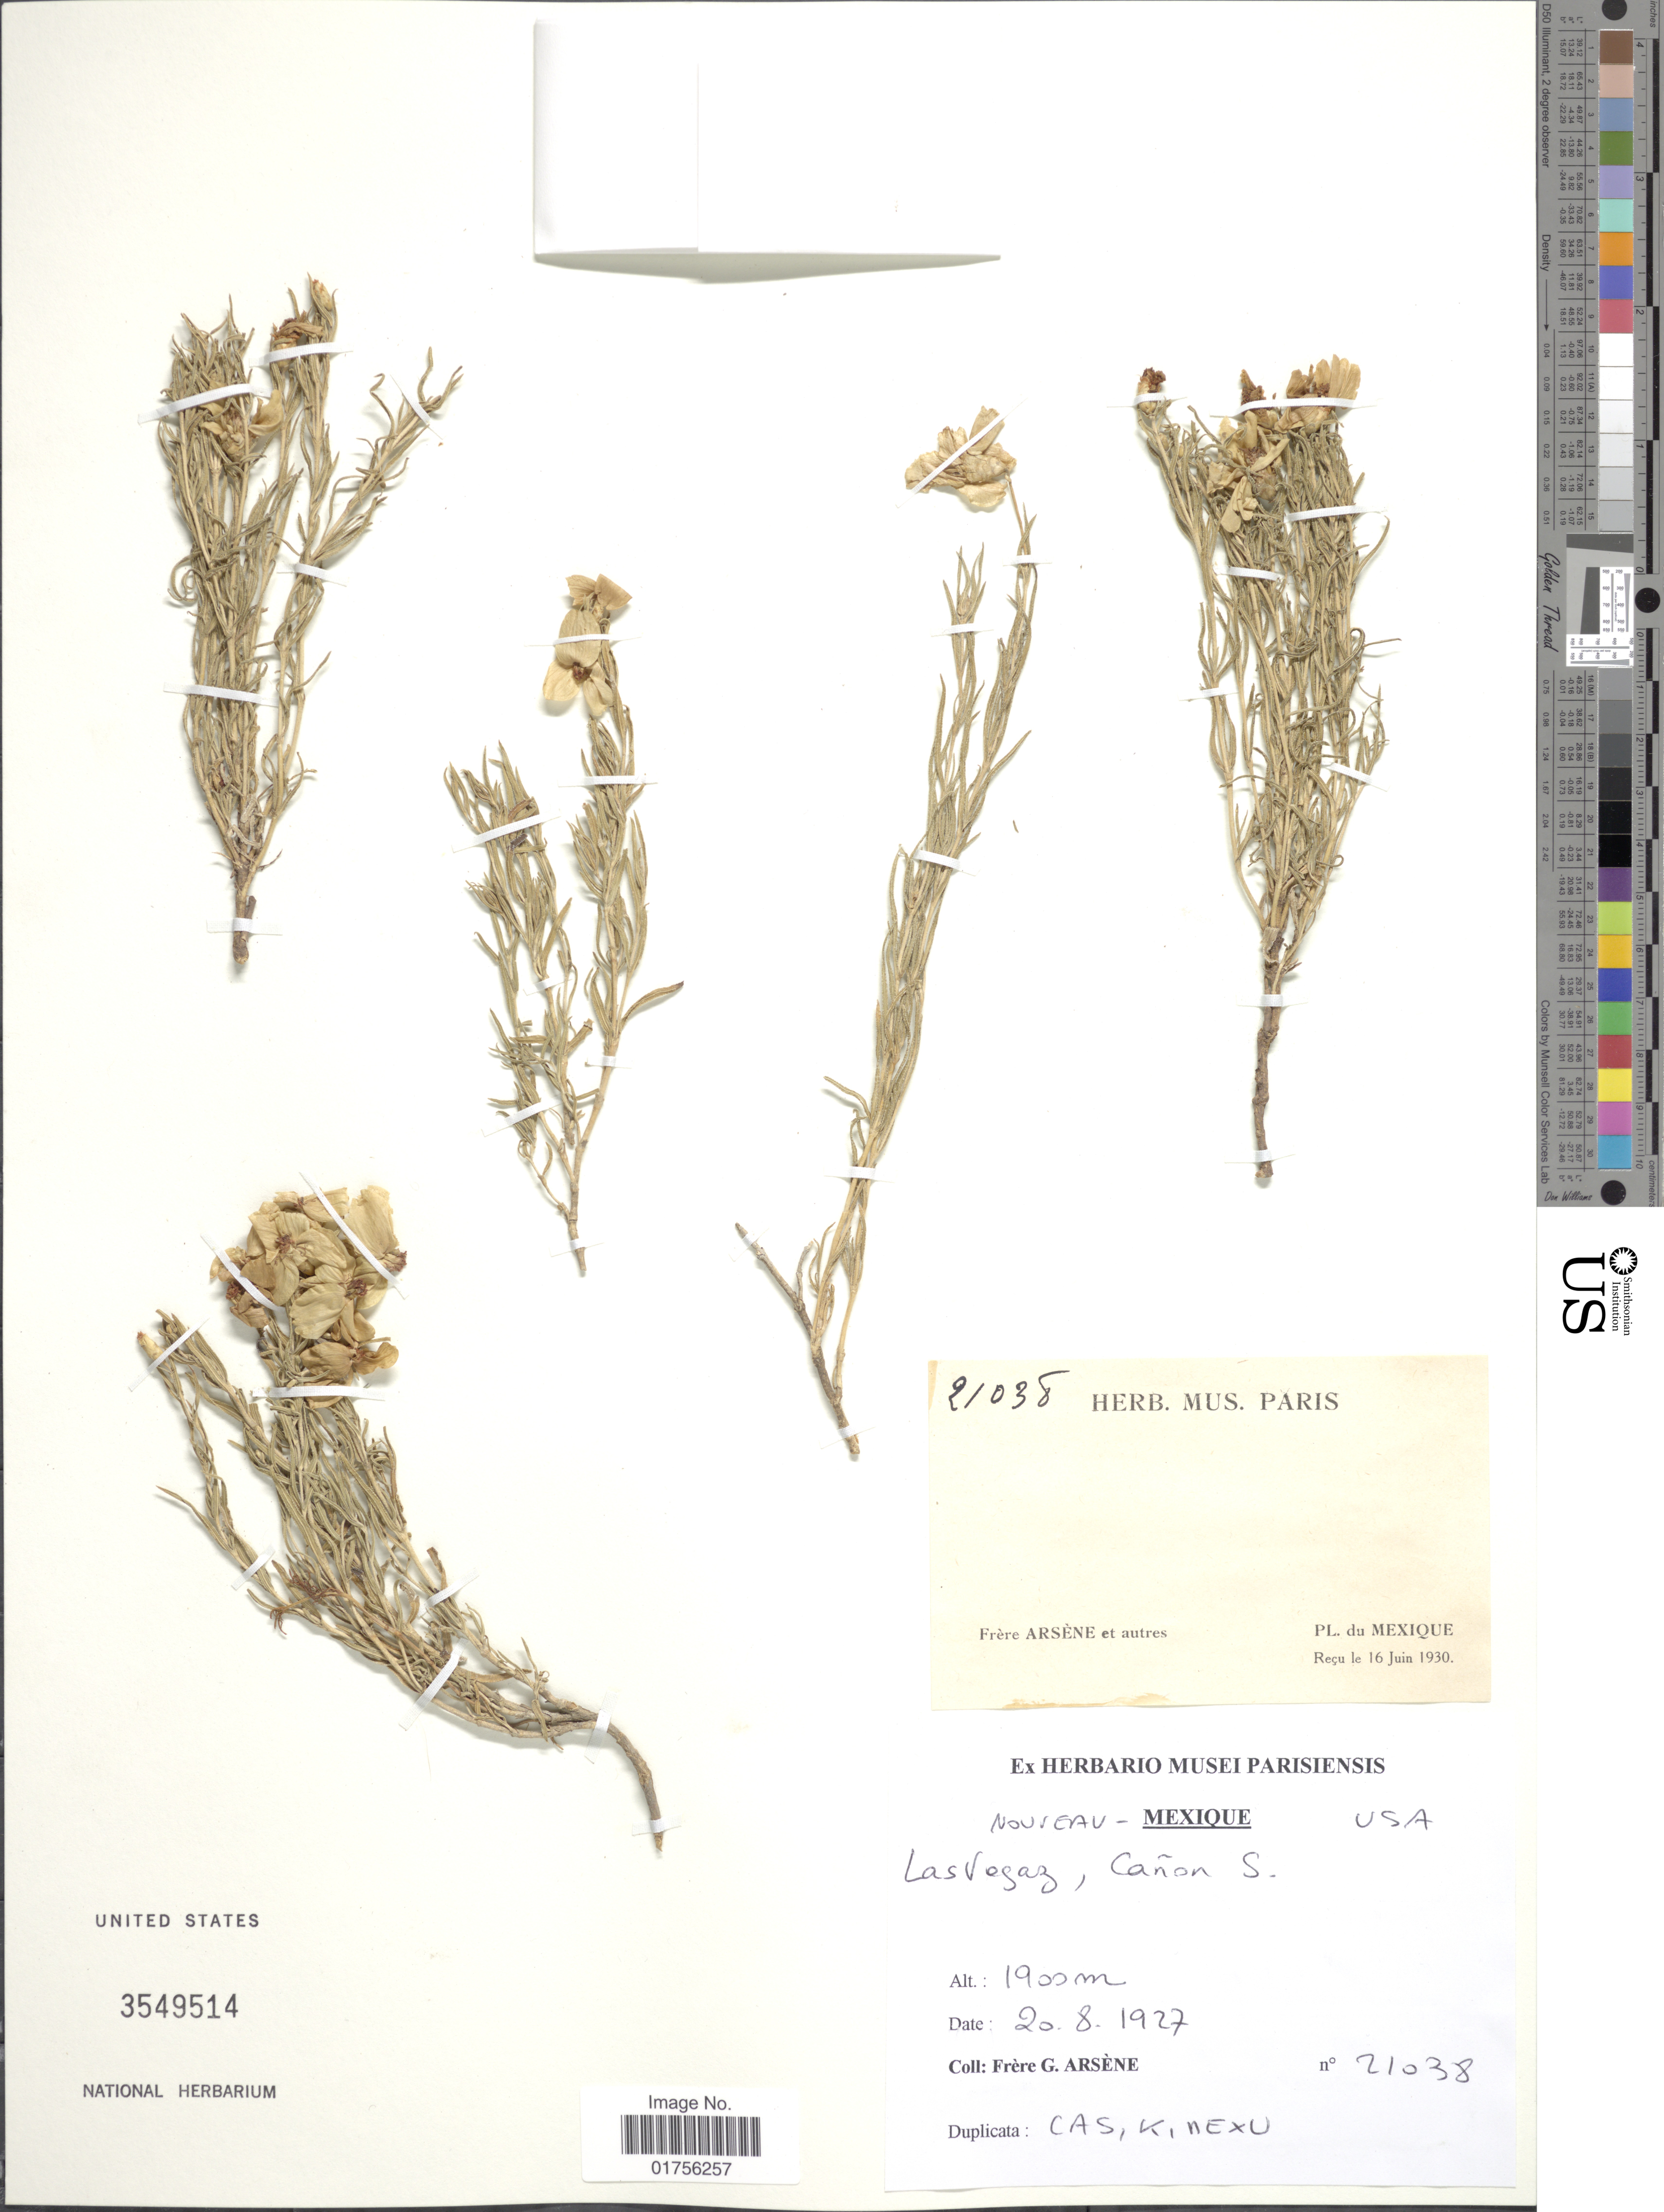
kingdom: Plantae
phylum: Tracheophyta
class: Magnoliopsida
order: Asterales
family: Asteraceae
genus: Zinnia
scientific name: Zinnia juniperifolia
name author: (DC.) A. Gray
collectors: Bro. G. Arsène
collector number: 21038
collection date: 1927-08-20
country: Mexico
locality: Las Vezas, Canon S.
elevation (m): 1900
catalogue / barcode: US 3549514